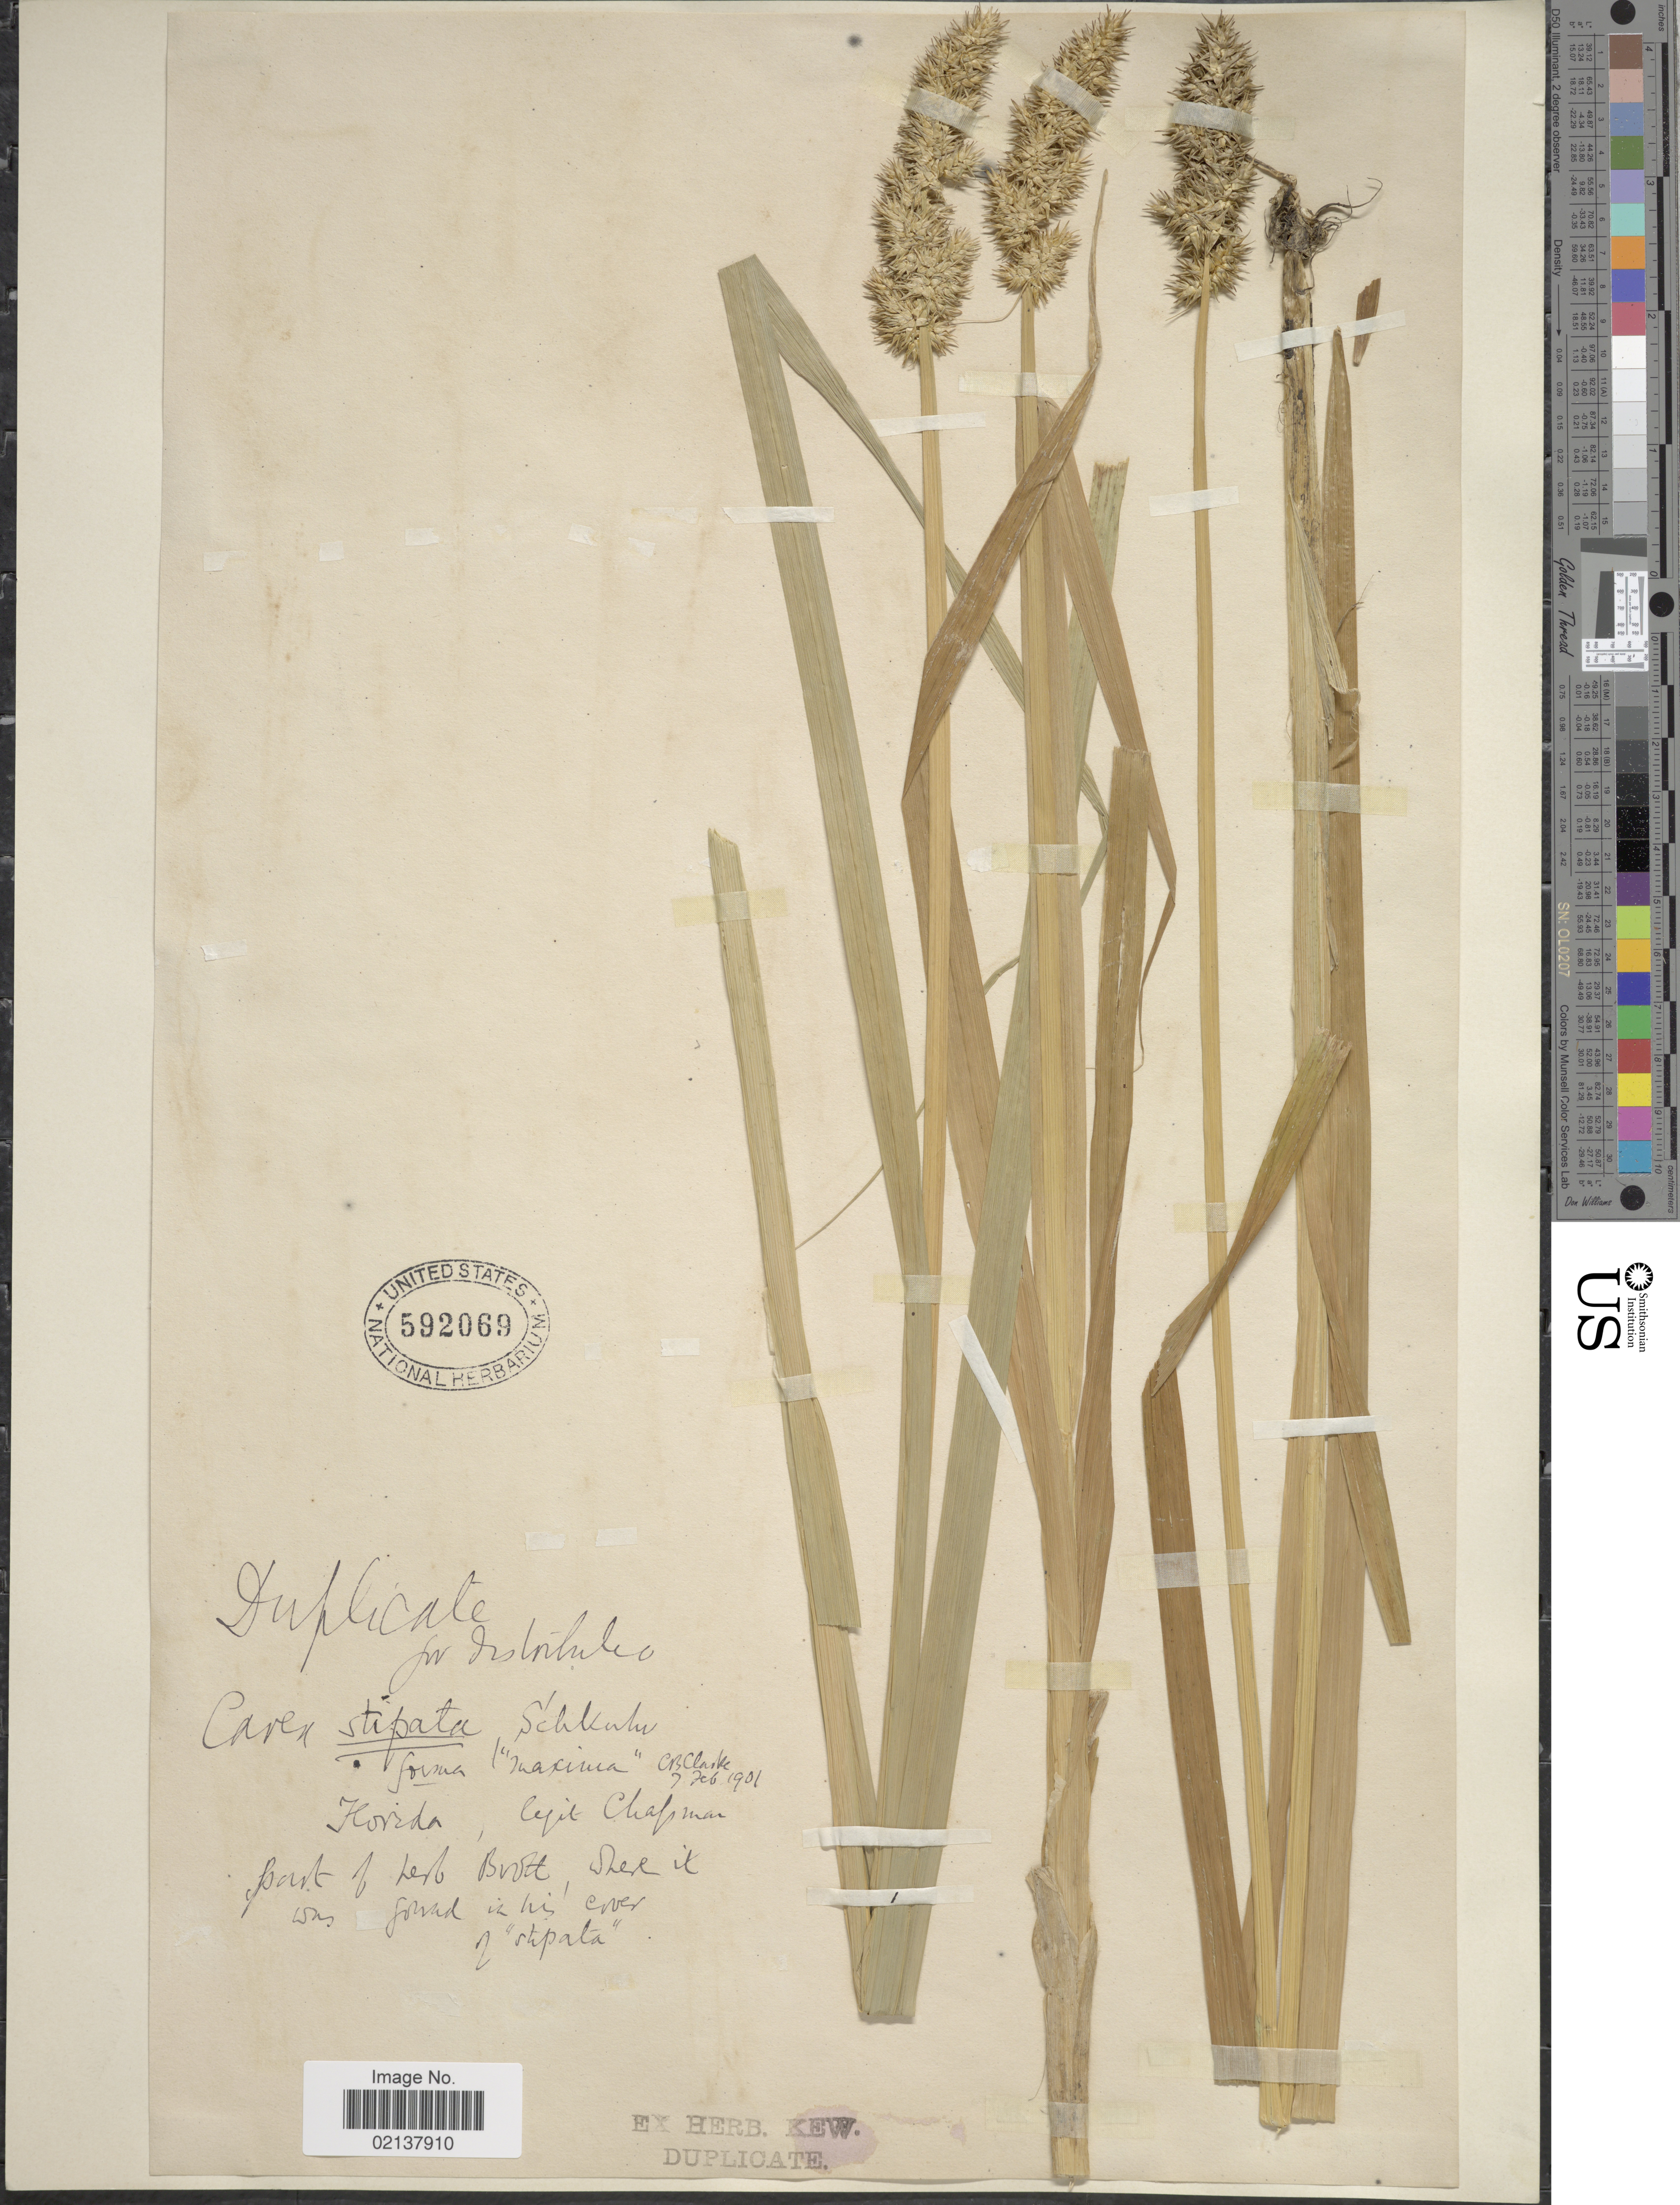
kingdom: Plantae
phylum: Tracheophyta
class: Liliopsida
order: Poales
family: Cyperaceae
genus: Carex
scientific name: Carex stipata var. maxima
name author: Chapm. ex Boott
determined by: Strong, Mark T., (BOT), Smithsonian Institution - National Museum of Natural History (UNITED STATES)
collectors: A. Chapman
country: United States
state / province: Florida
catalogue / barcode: US 592069